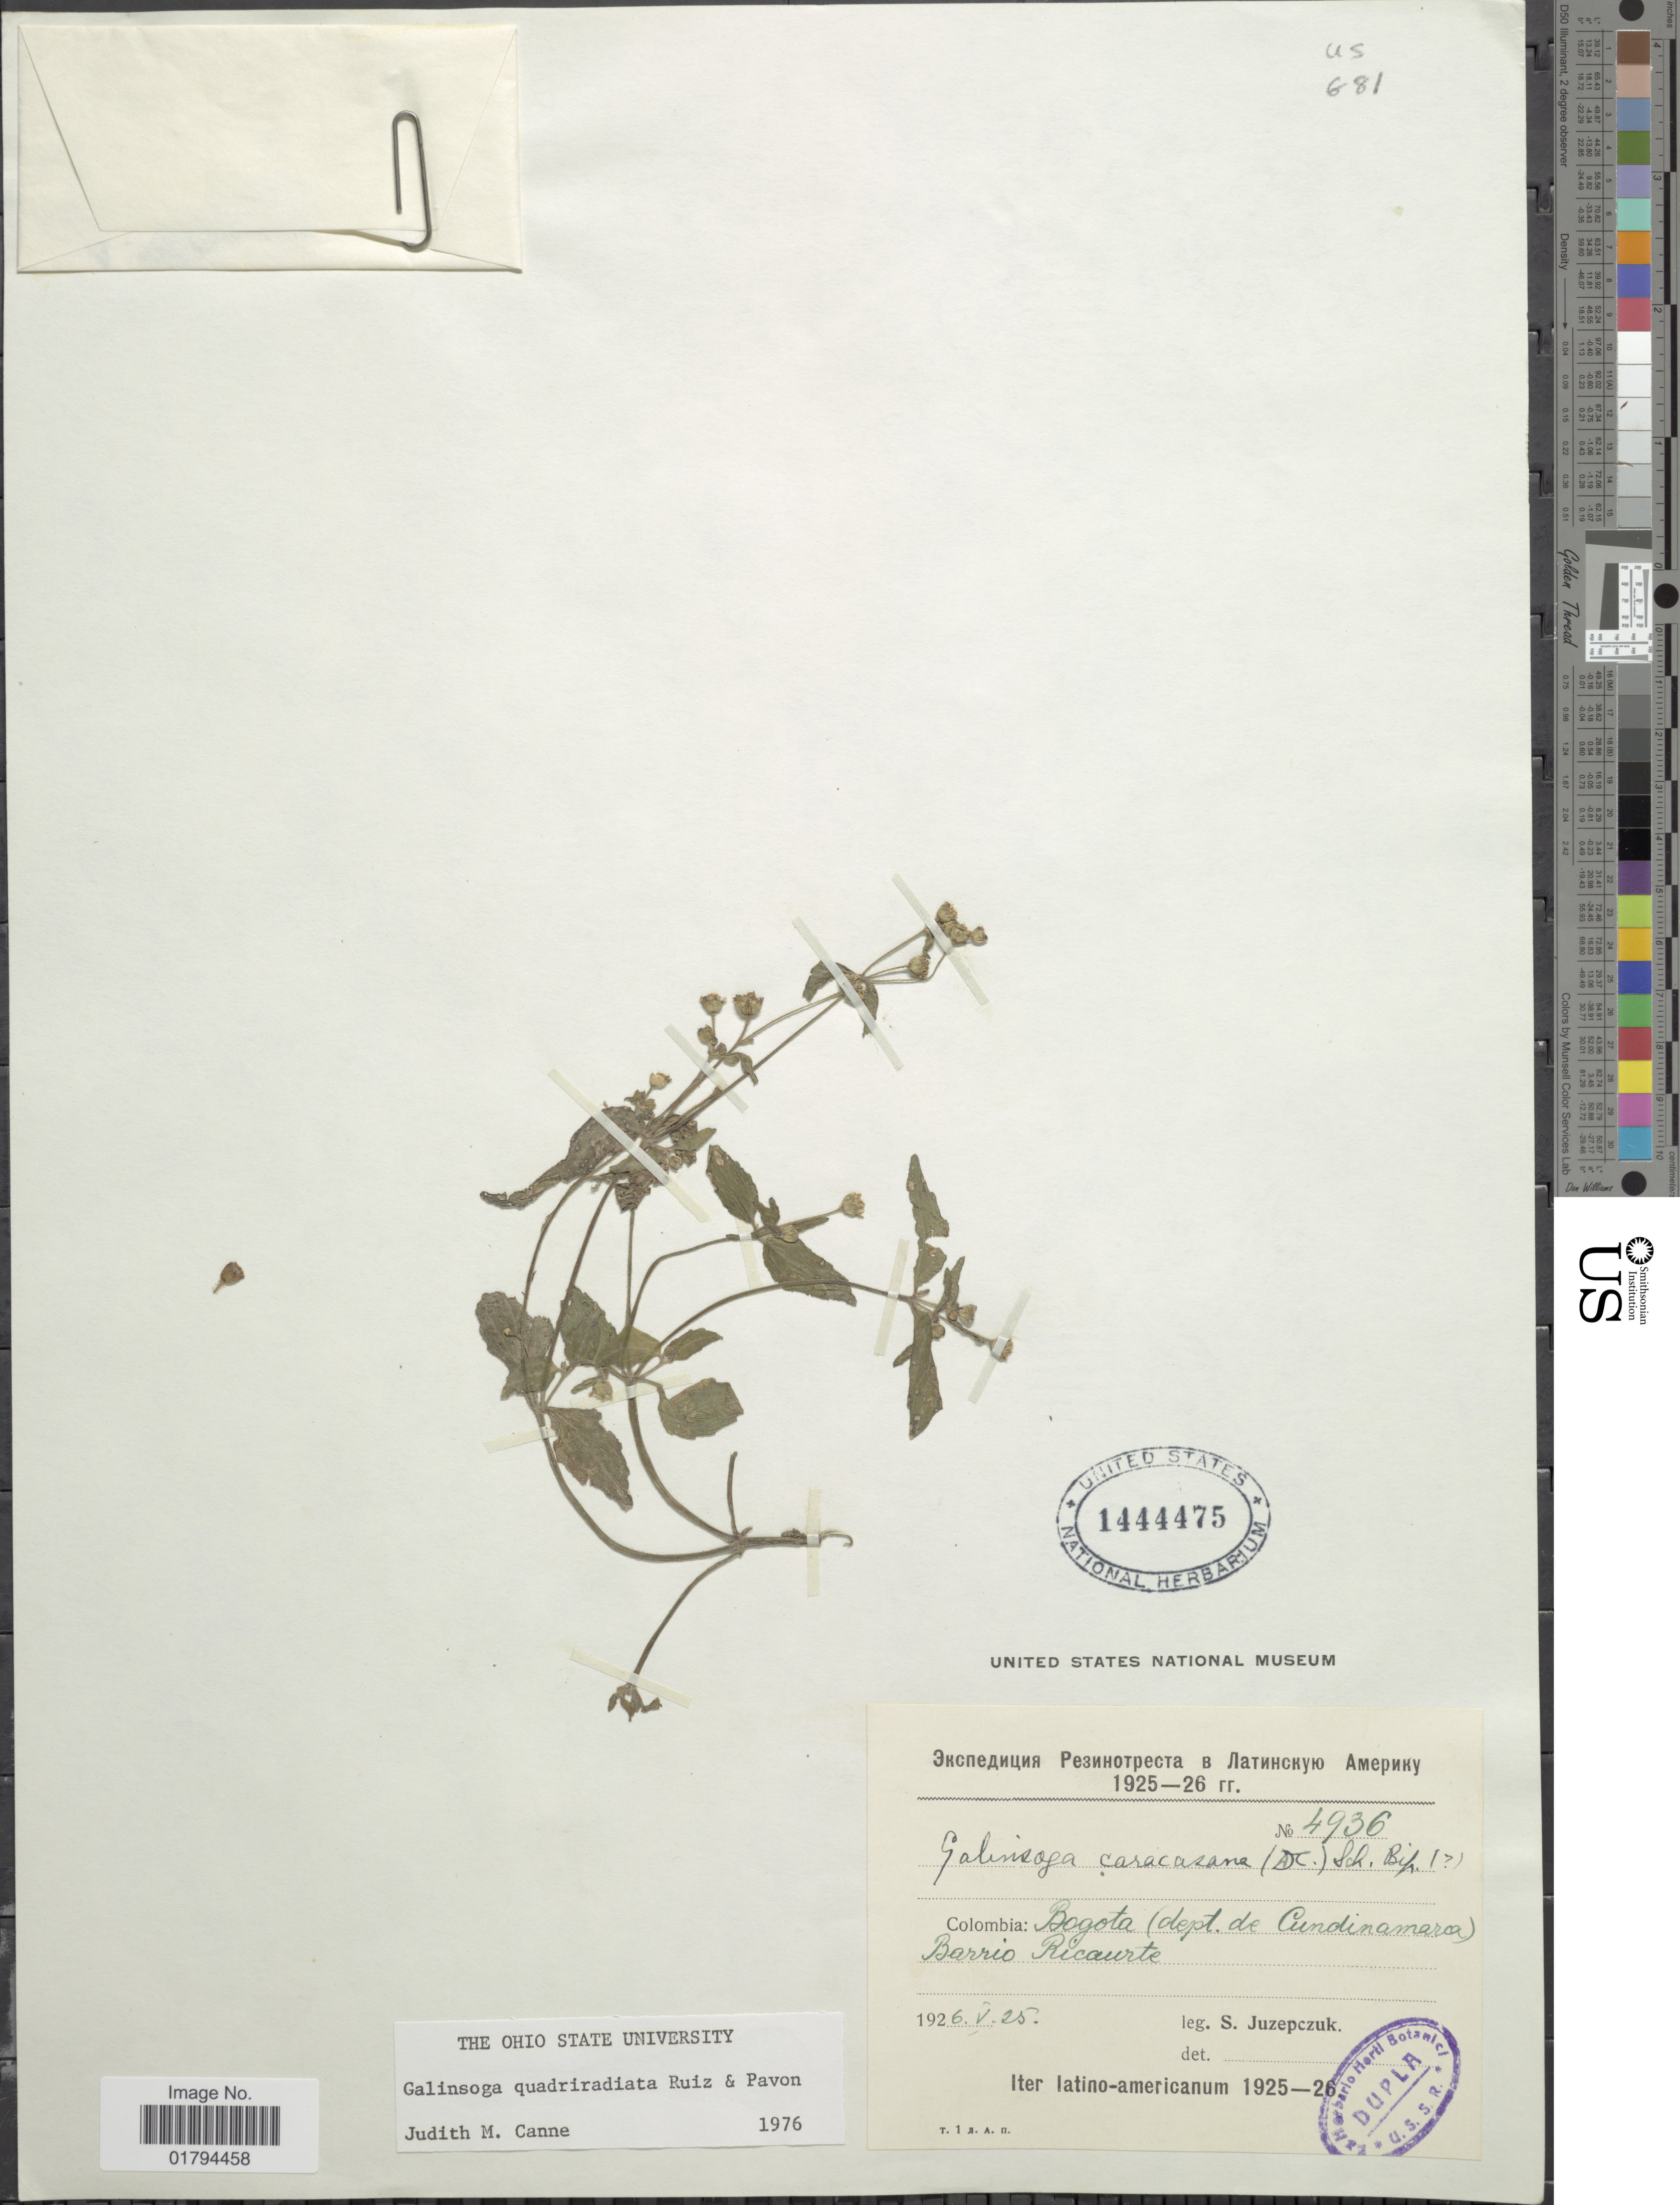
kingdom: Plantae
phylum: Tracheophyta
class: Magnoliopsida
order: Asterales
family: Asteraceae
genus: Galinsoga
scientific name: Galinsoga quadriradiata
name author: Ruiz & Pav.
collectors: S. V. Juzepczuk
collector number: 4936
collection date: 1926-05-25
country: Colombia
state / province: Cundinamarca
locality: Bogota, Barrio Ricaurte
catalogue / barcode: US 1444475